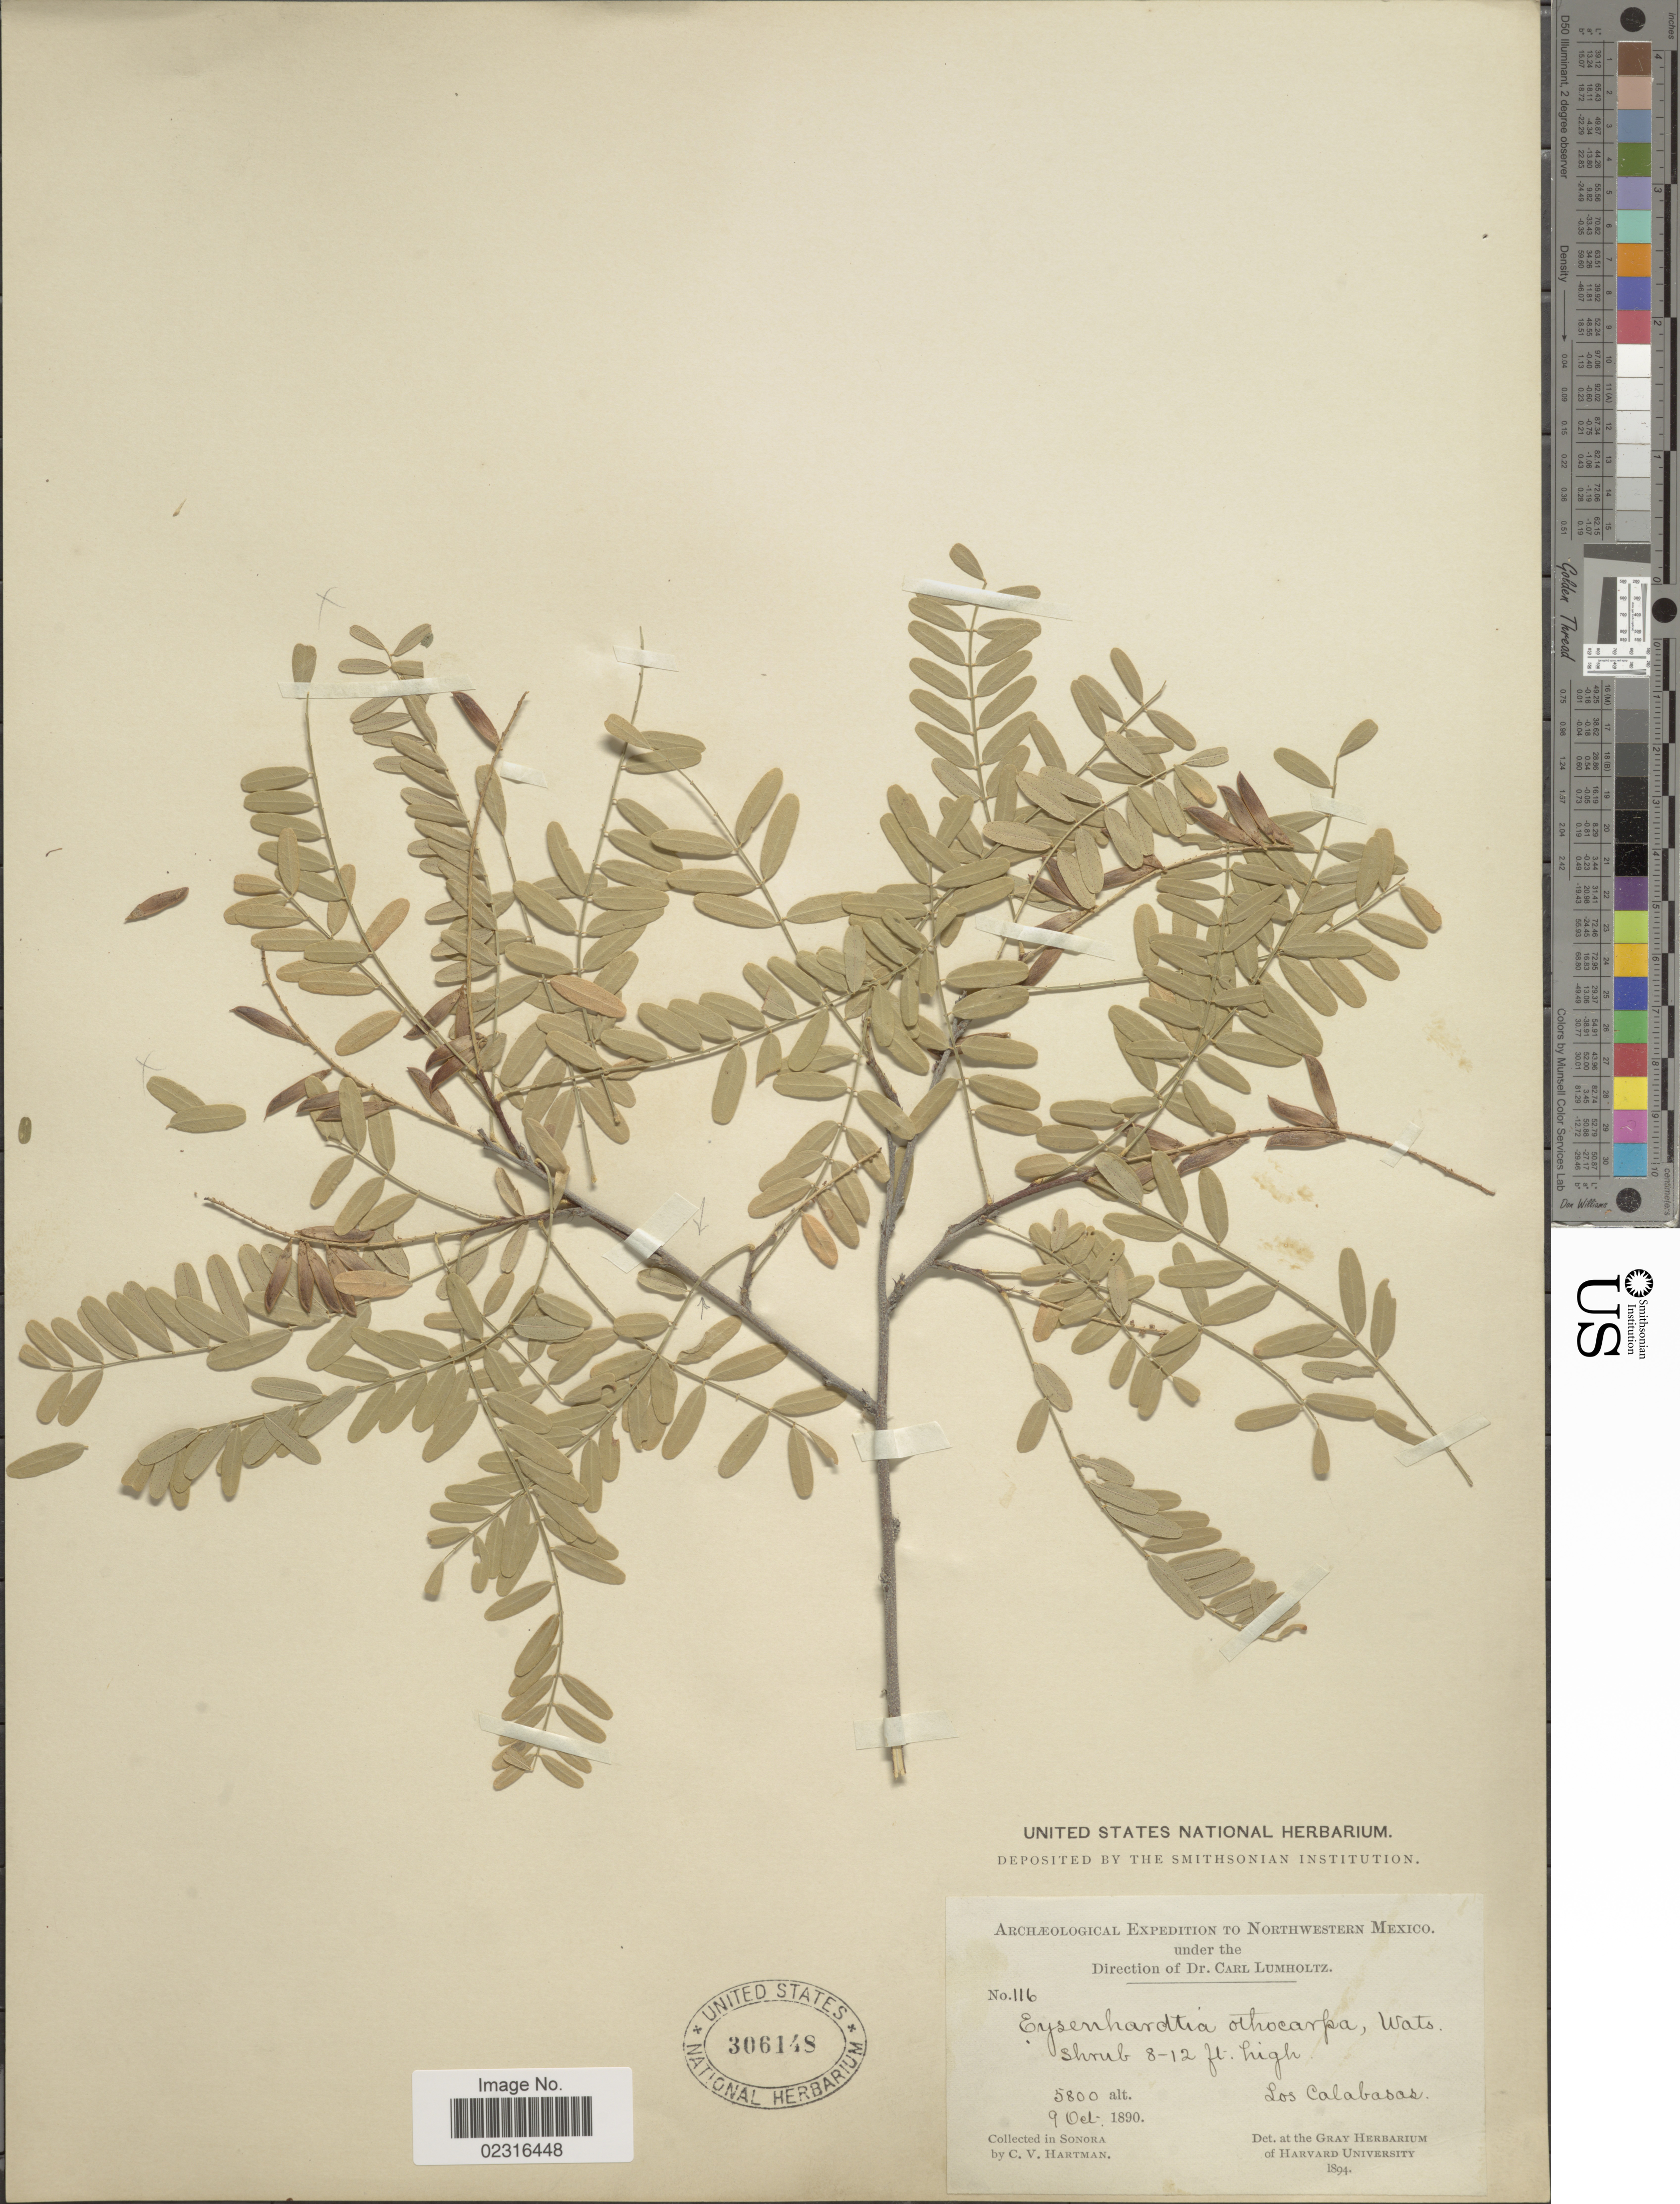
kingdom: Plantae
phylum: Tracheophyta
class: Magnoliopsida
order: Fabales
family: Fabaceae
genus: Eysenhardtia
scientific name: Eysenhardtia orthocarpa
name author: (A. Gray) S. Watson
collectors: C. V. Hartman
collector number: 116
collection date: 1890-10-09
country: Mexico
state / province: Sonora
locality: Los Calabasas.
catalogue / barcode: US 306148